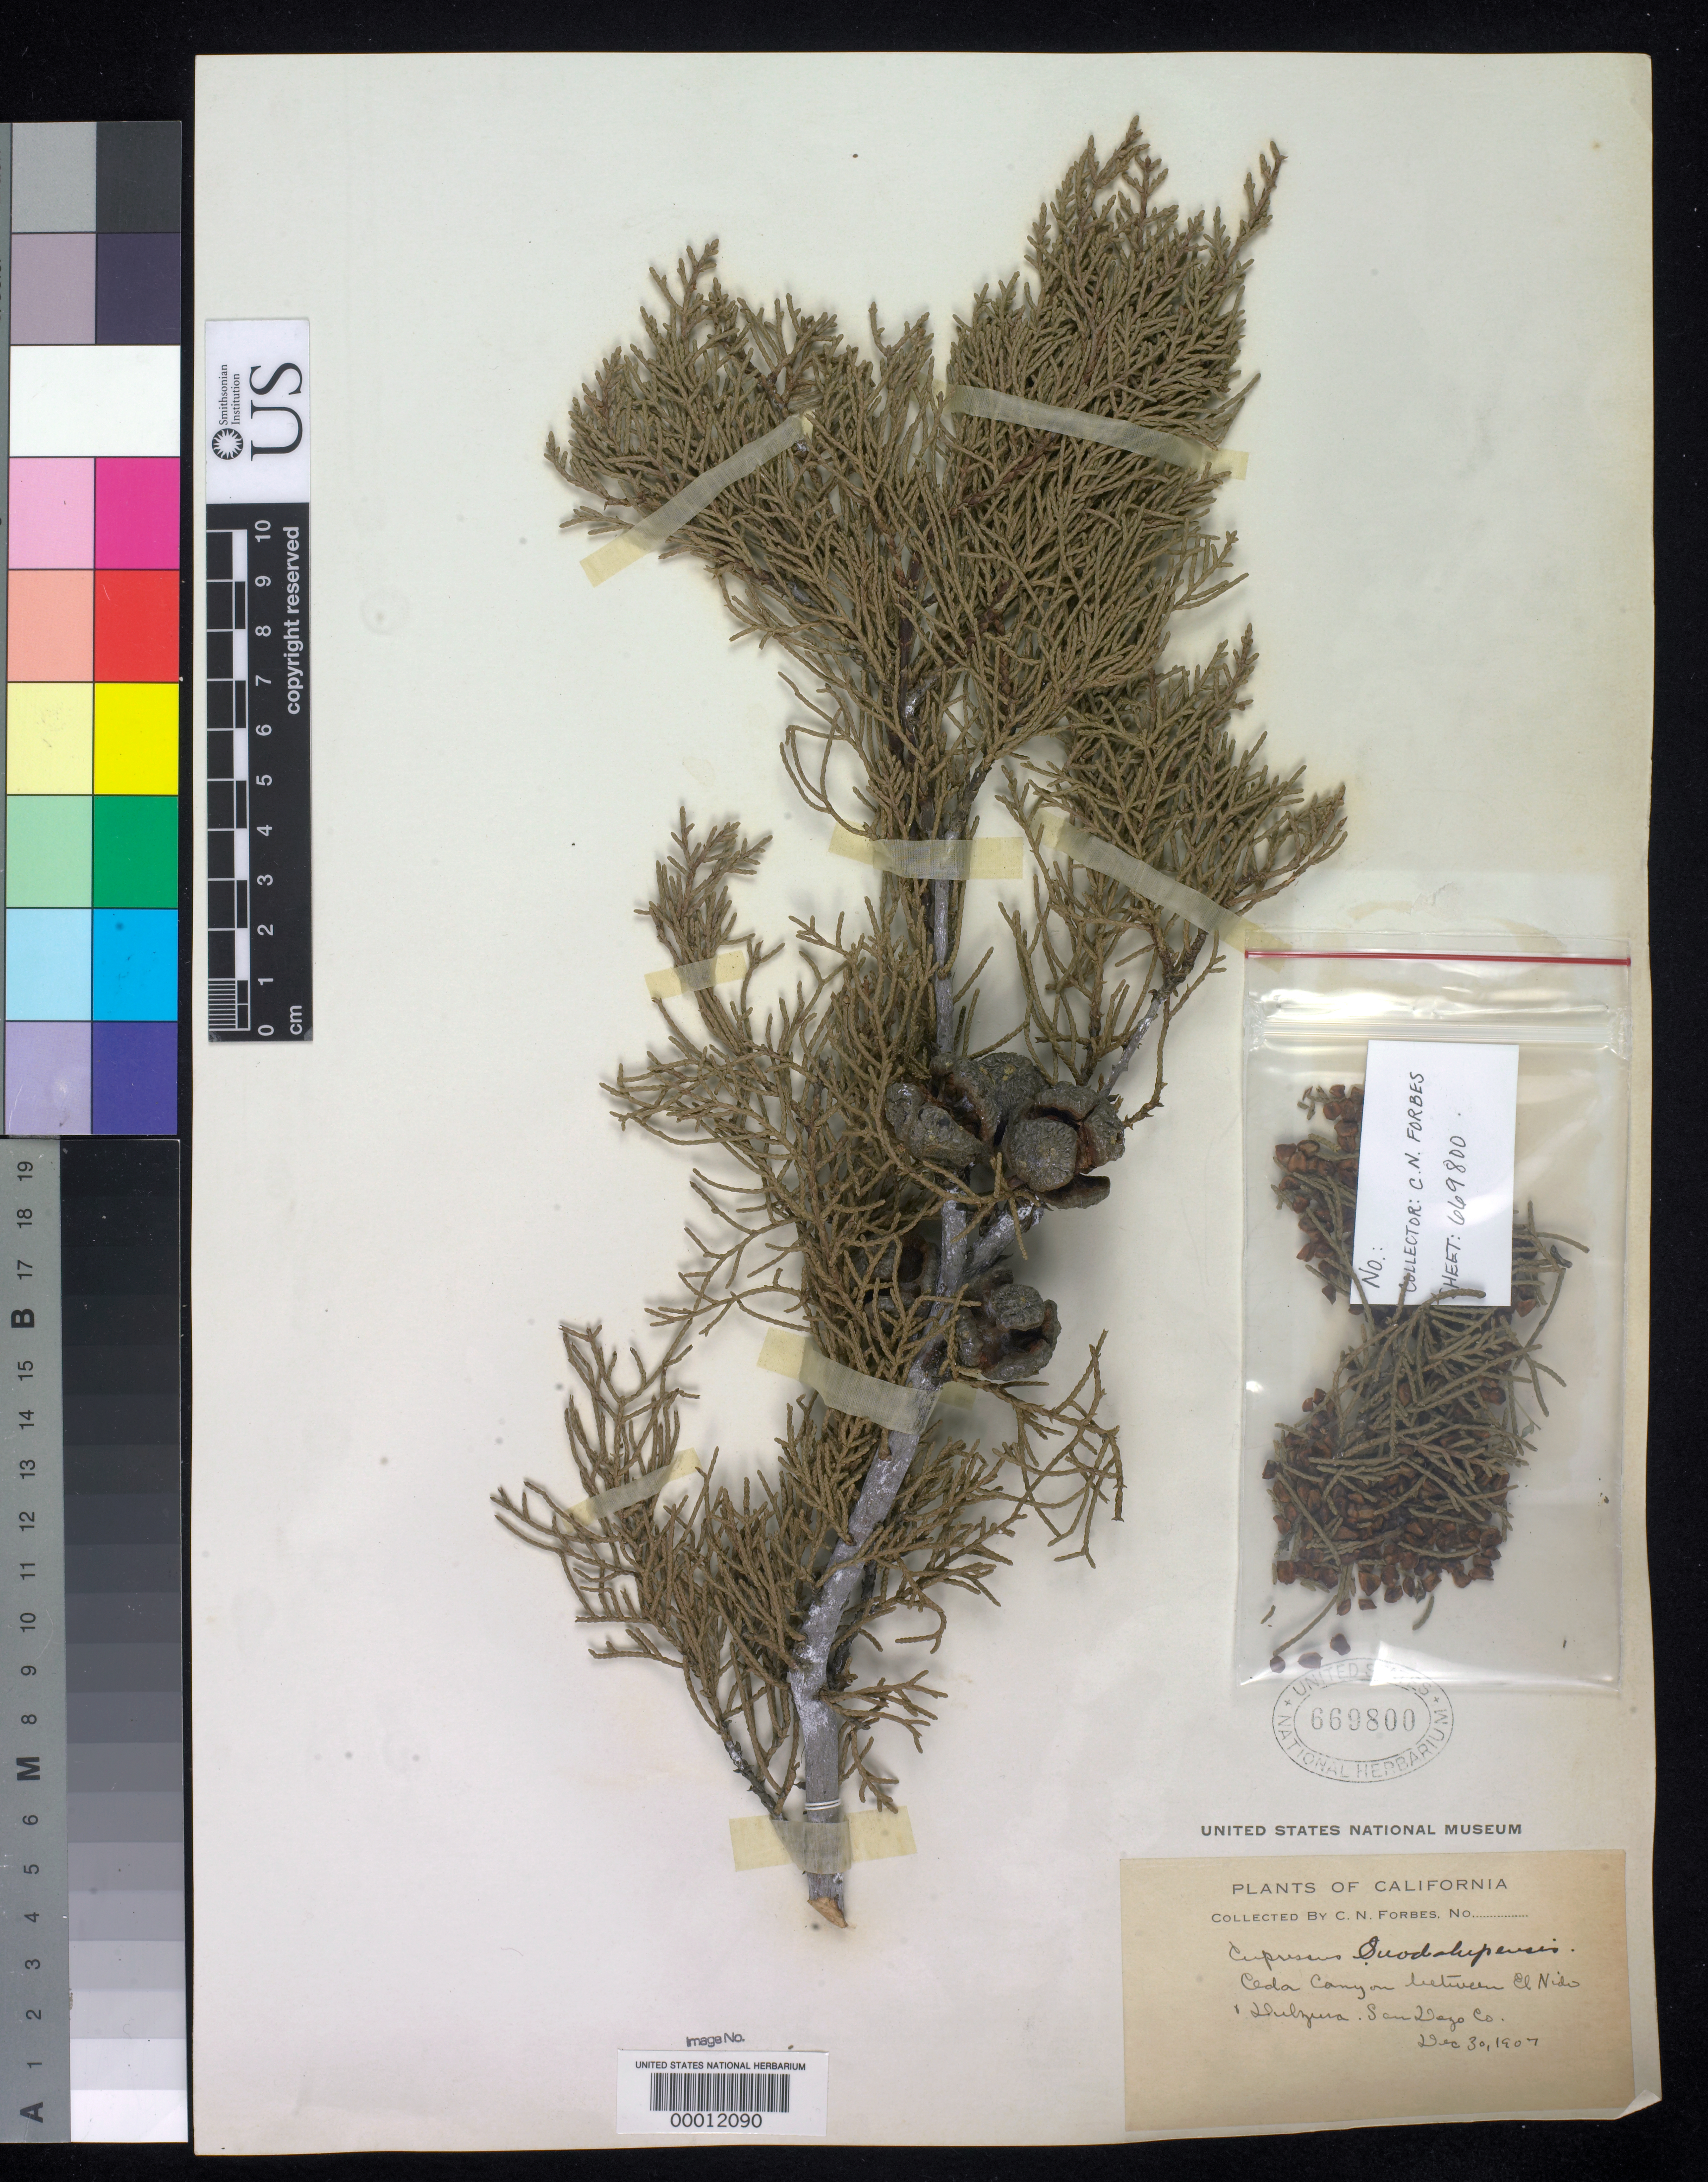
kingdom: Plantae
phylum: Tracheophyta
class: Pinopsida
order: Pinales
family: Cupressaceae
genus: Cupressus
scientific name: Cupressus forbesii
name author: Jeps.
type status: Isotype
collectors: C. N. Forbes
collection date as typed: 30 Dec 1907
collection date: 1907-12-30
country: United States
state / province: California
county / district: San Diego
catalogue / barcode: US 669800